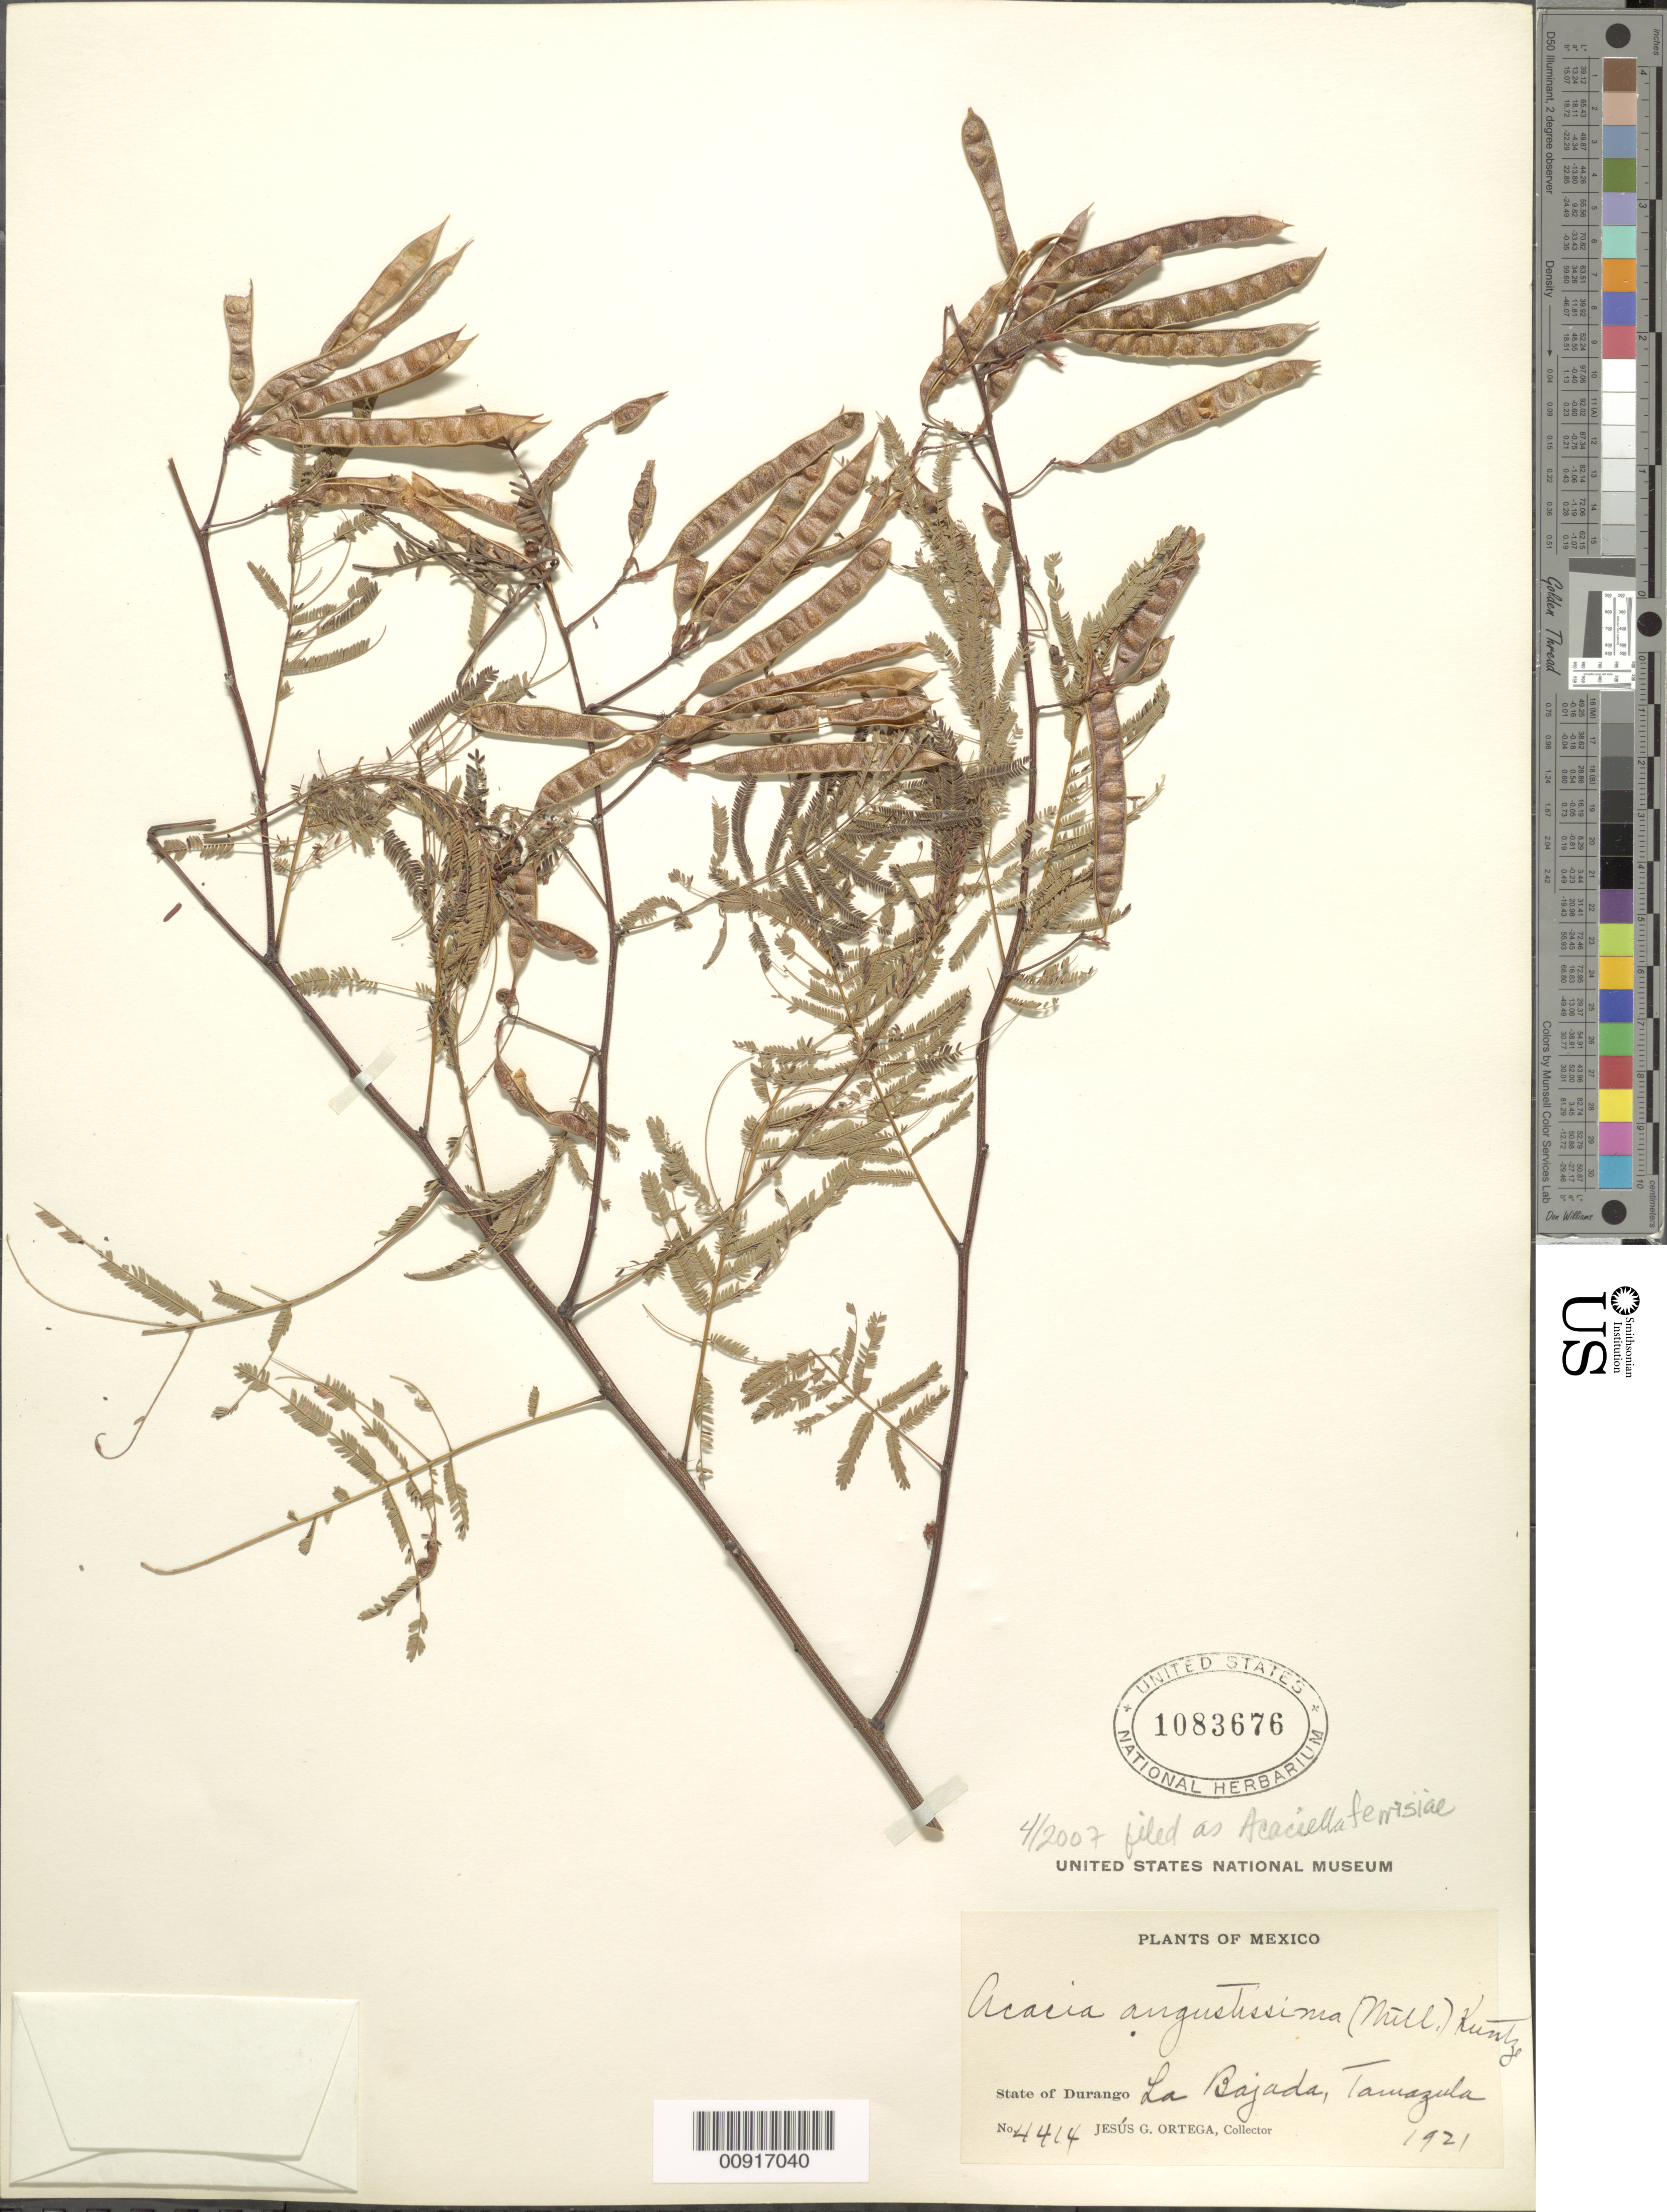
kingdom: Plantae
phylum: Tracheophyta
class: Magnoliopsida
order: Fabales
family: Fabaceae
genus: Acaciella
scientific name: Acaciella ferrisiae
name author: Britton & Rose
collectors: J. Ortega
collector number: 4414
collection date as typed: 1921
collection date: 1921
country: Mexico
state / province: Durango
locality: State of Durango: La Bajada, Tamazula.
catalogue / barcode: US 1083676